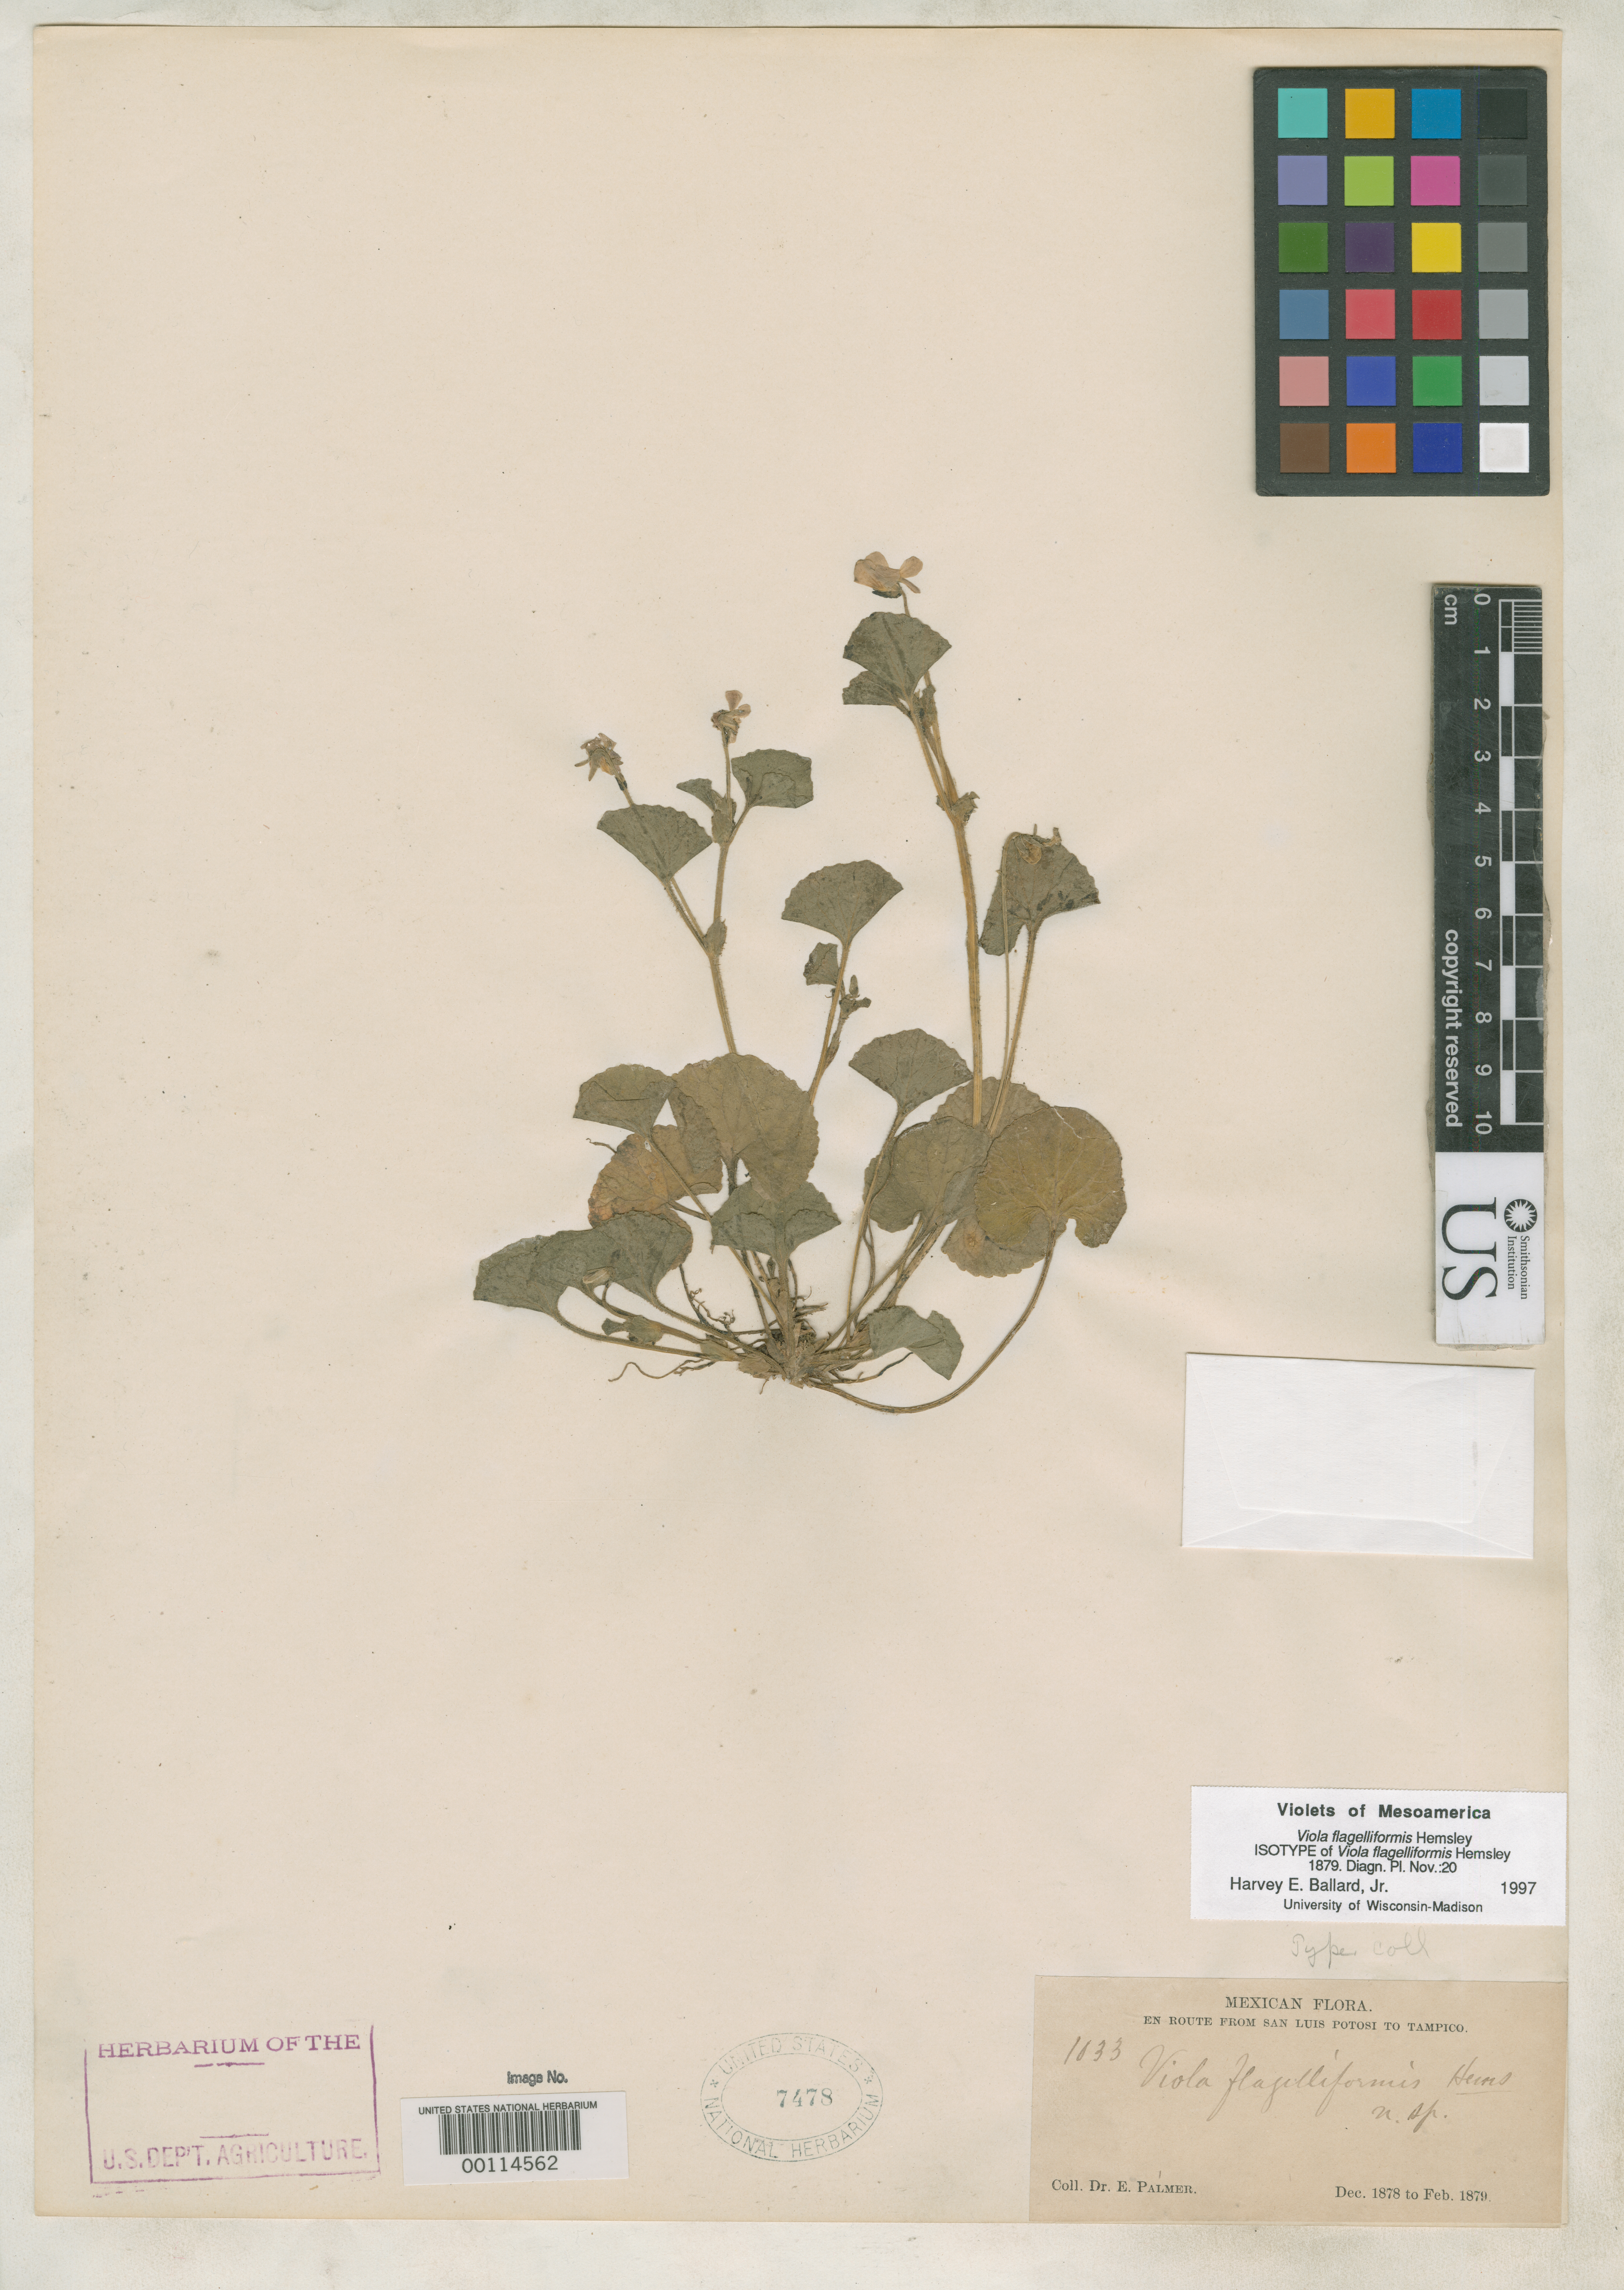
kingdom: Plantae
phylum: Tracheophyta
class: Magnoliopsida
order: Malpighiales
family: Violaceae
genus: Viola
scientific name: Viola flagelliformis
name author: Hemsl.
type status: Isotype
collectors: E. Palmer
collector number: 1033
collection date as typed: Dec 1878 to -- Feb 1879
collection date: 1878-12/1879-02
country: Mexico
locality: En route from San Luis Potoso to Tampico.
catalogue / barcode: US 7478